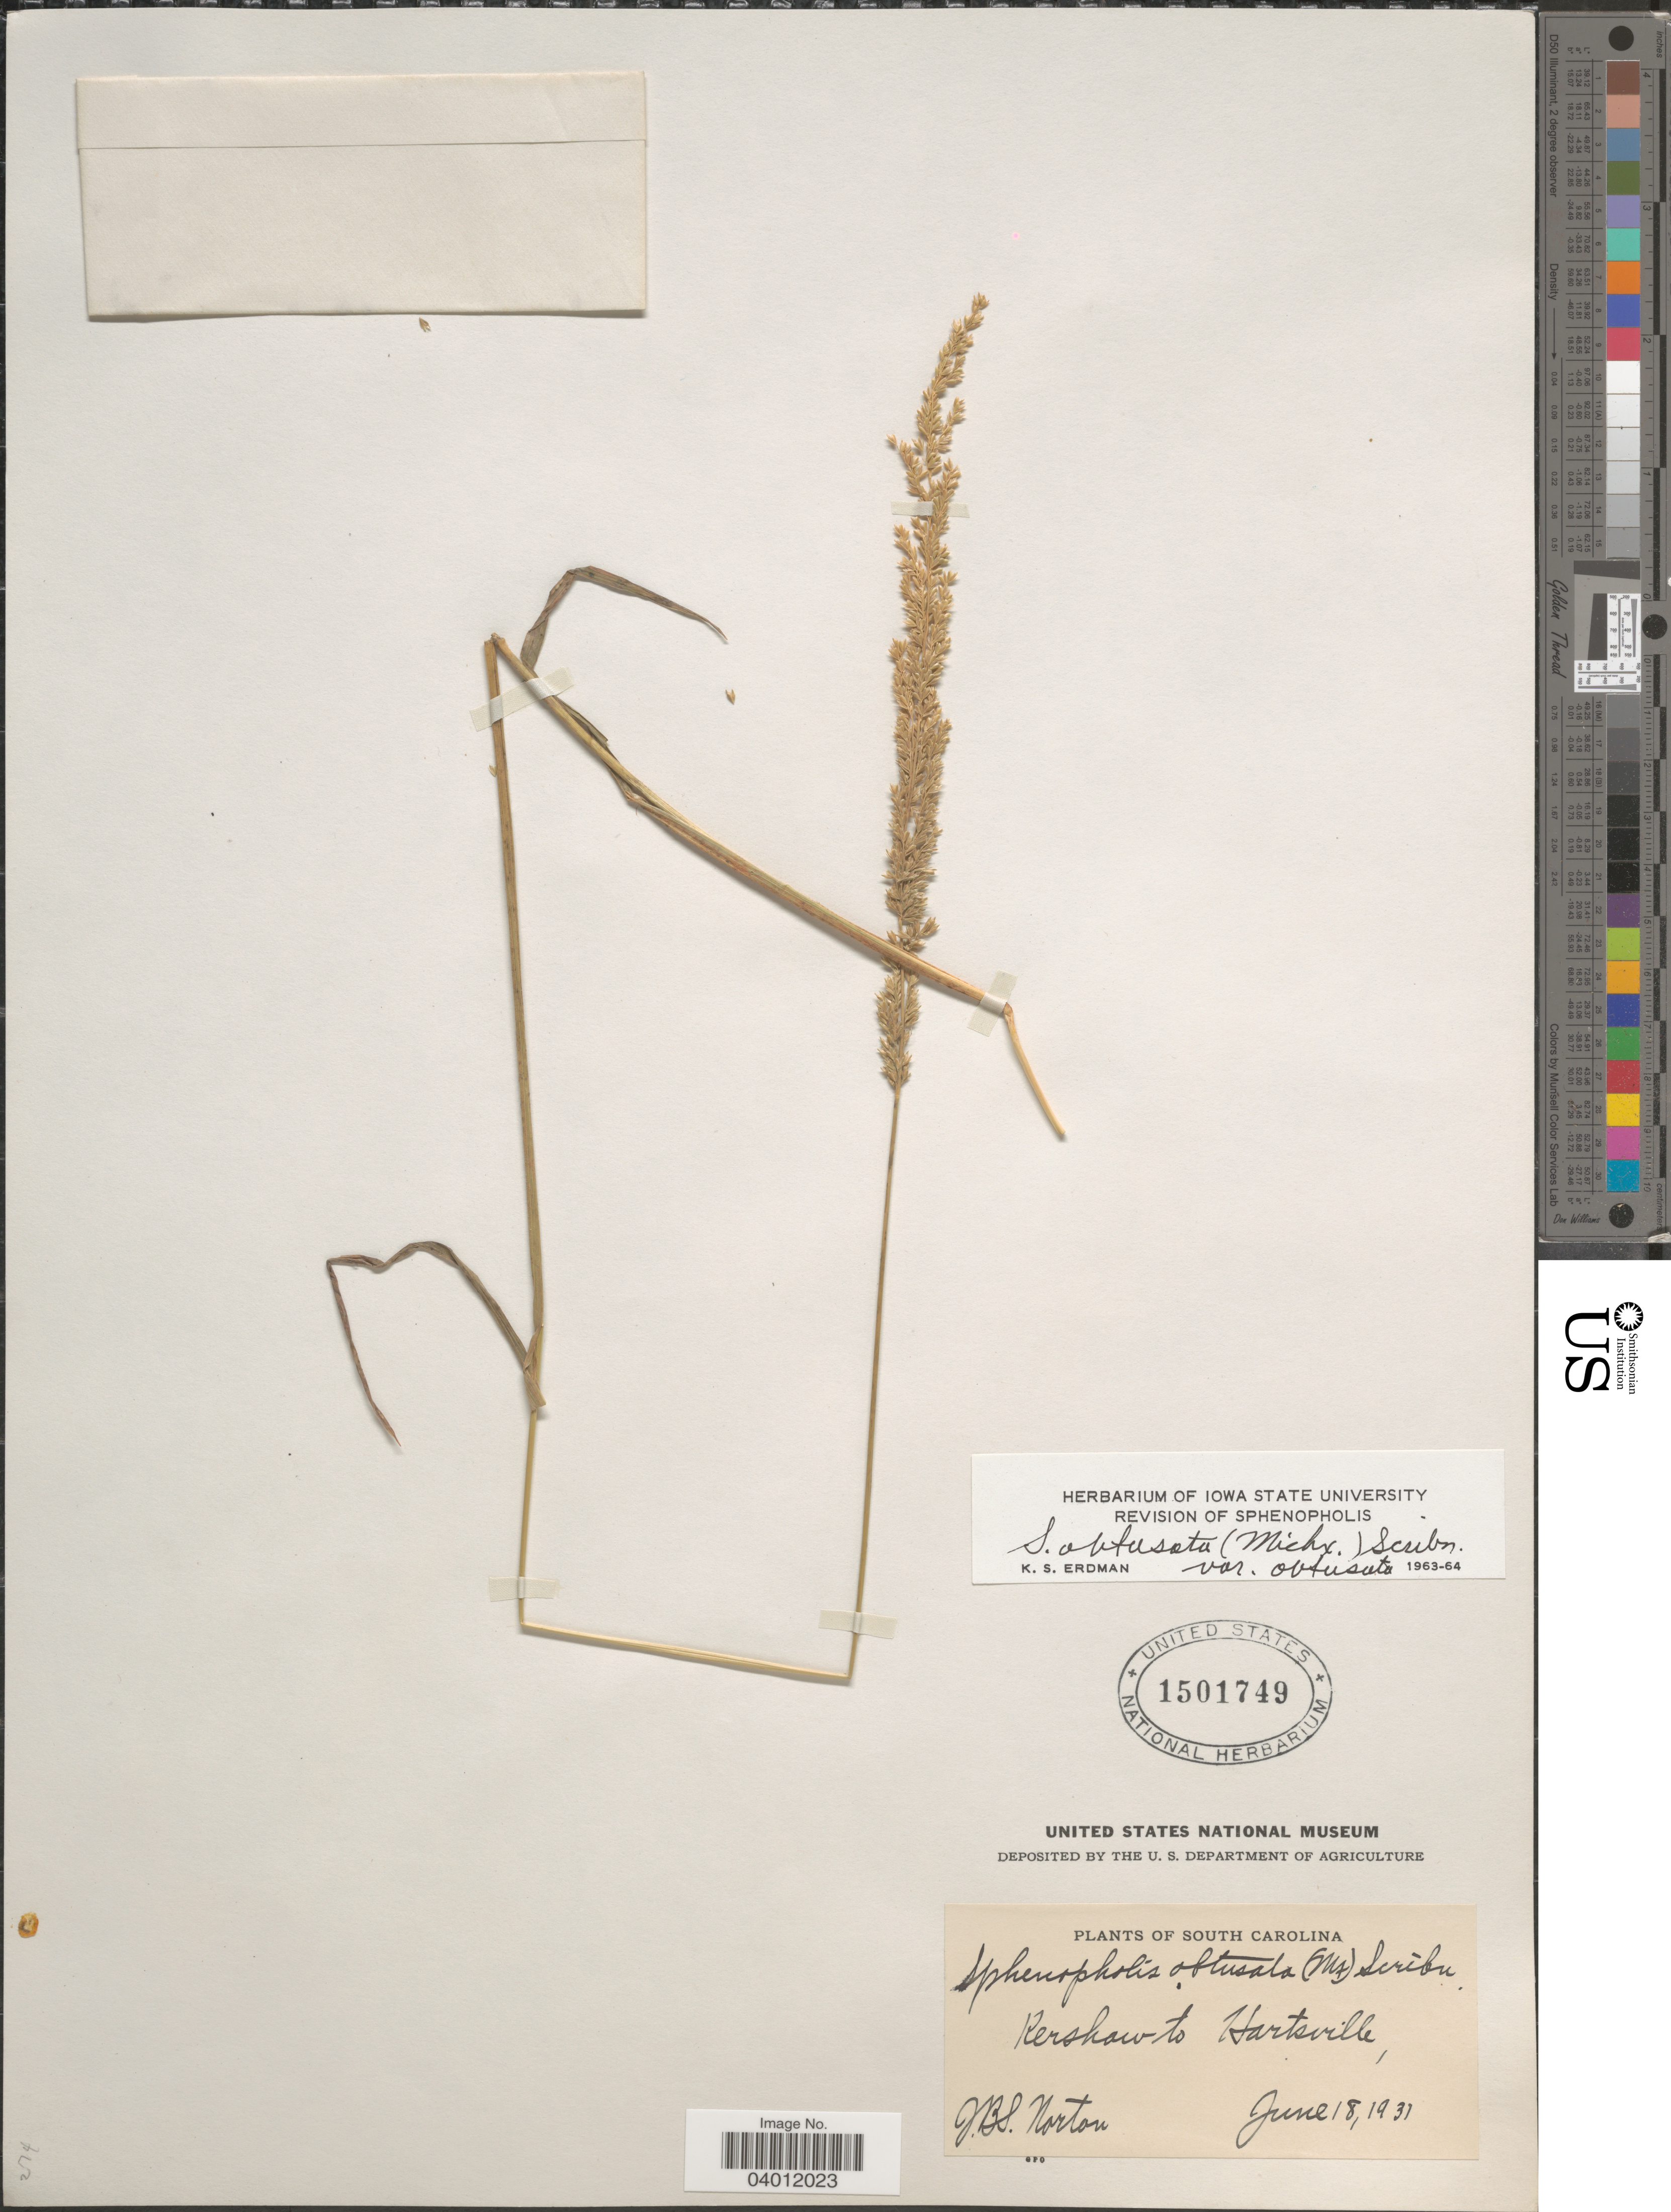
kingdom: Plantae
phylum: Tracheophyta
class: Liliopsida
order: Poales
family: Poaceae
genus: Sphenopholis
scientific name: Sphenopholis obtusata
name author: (Michx.) Scribn.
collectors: J. B. S. Norton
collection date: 1931-06-18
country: United States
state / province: South Carolina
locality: Kershaw to Hartsville.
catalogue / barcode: US 1501749